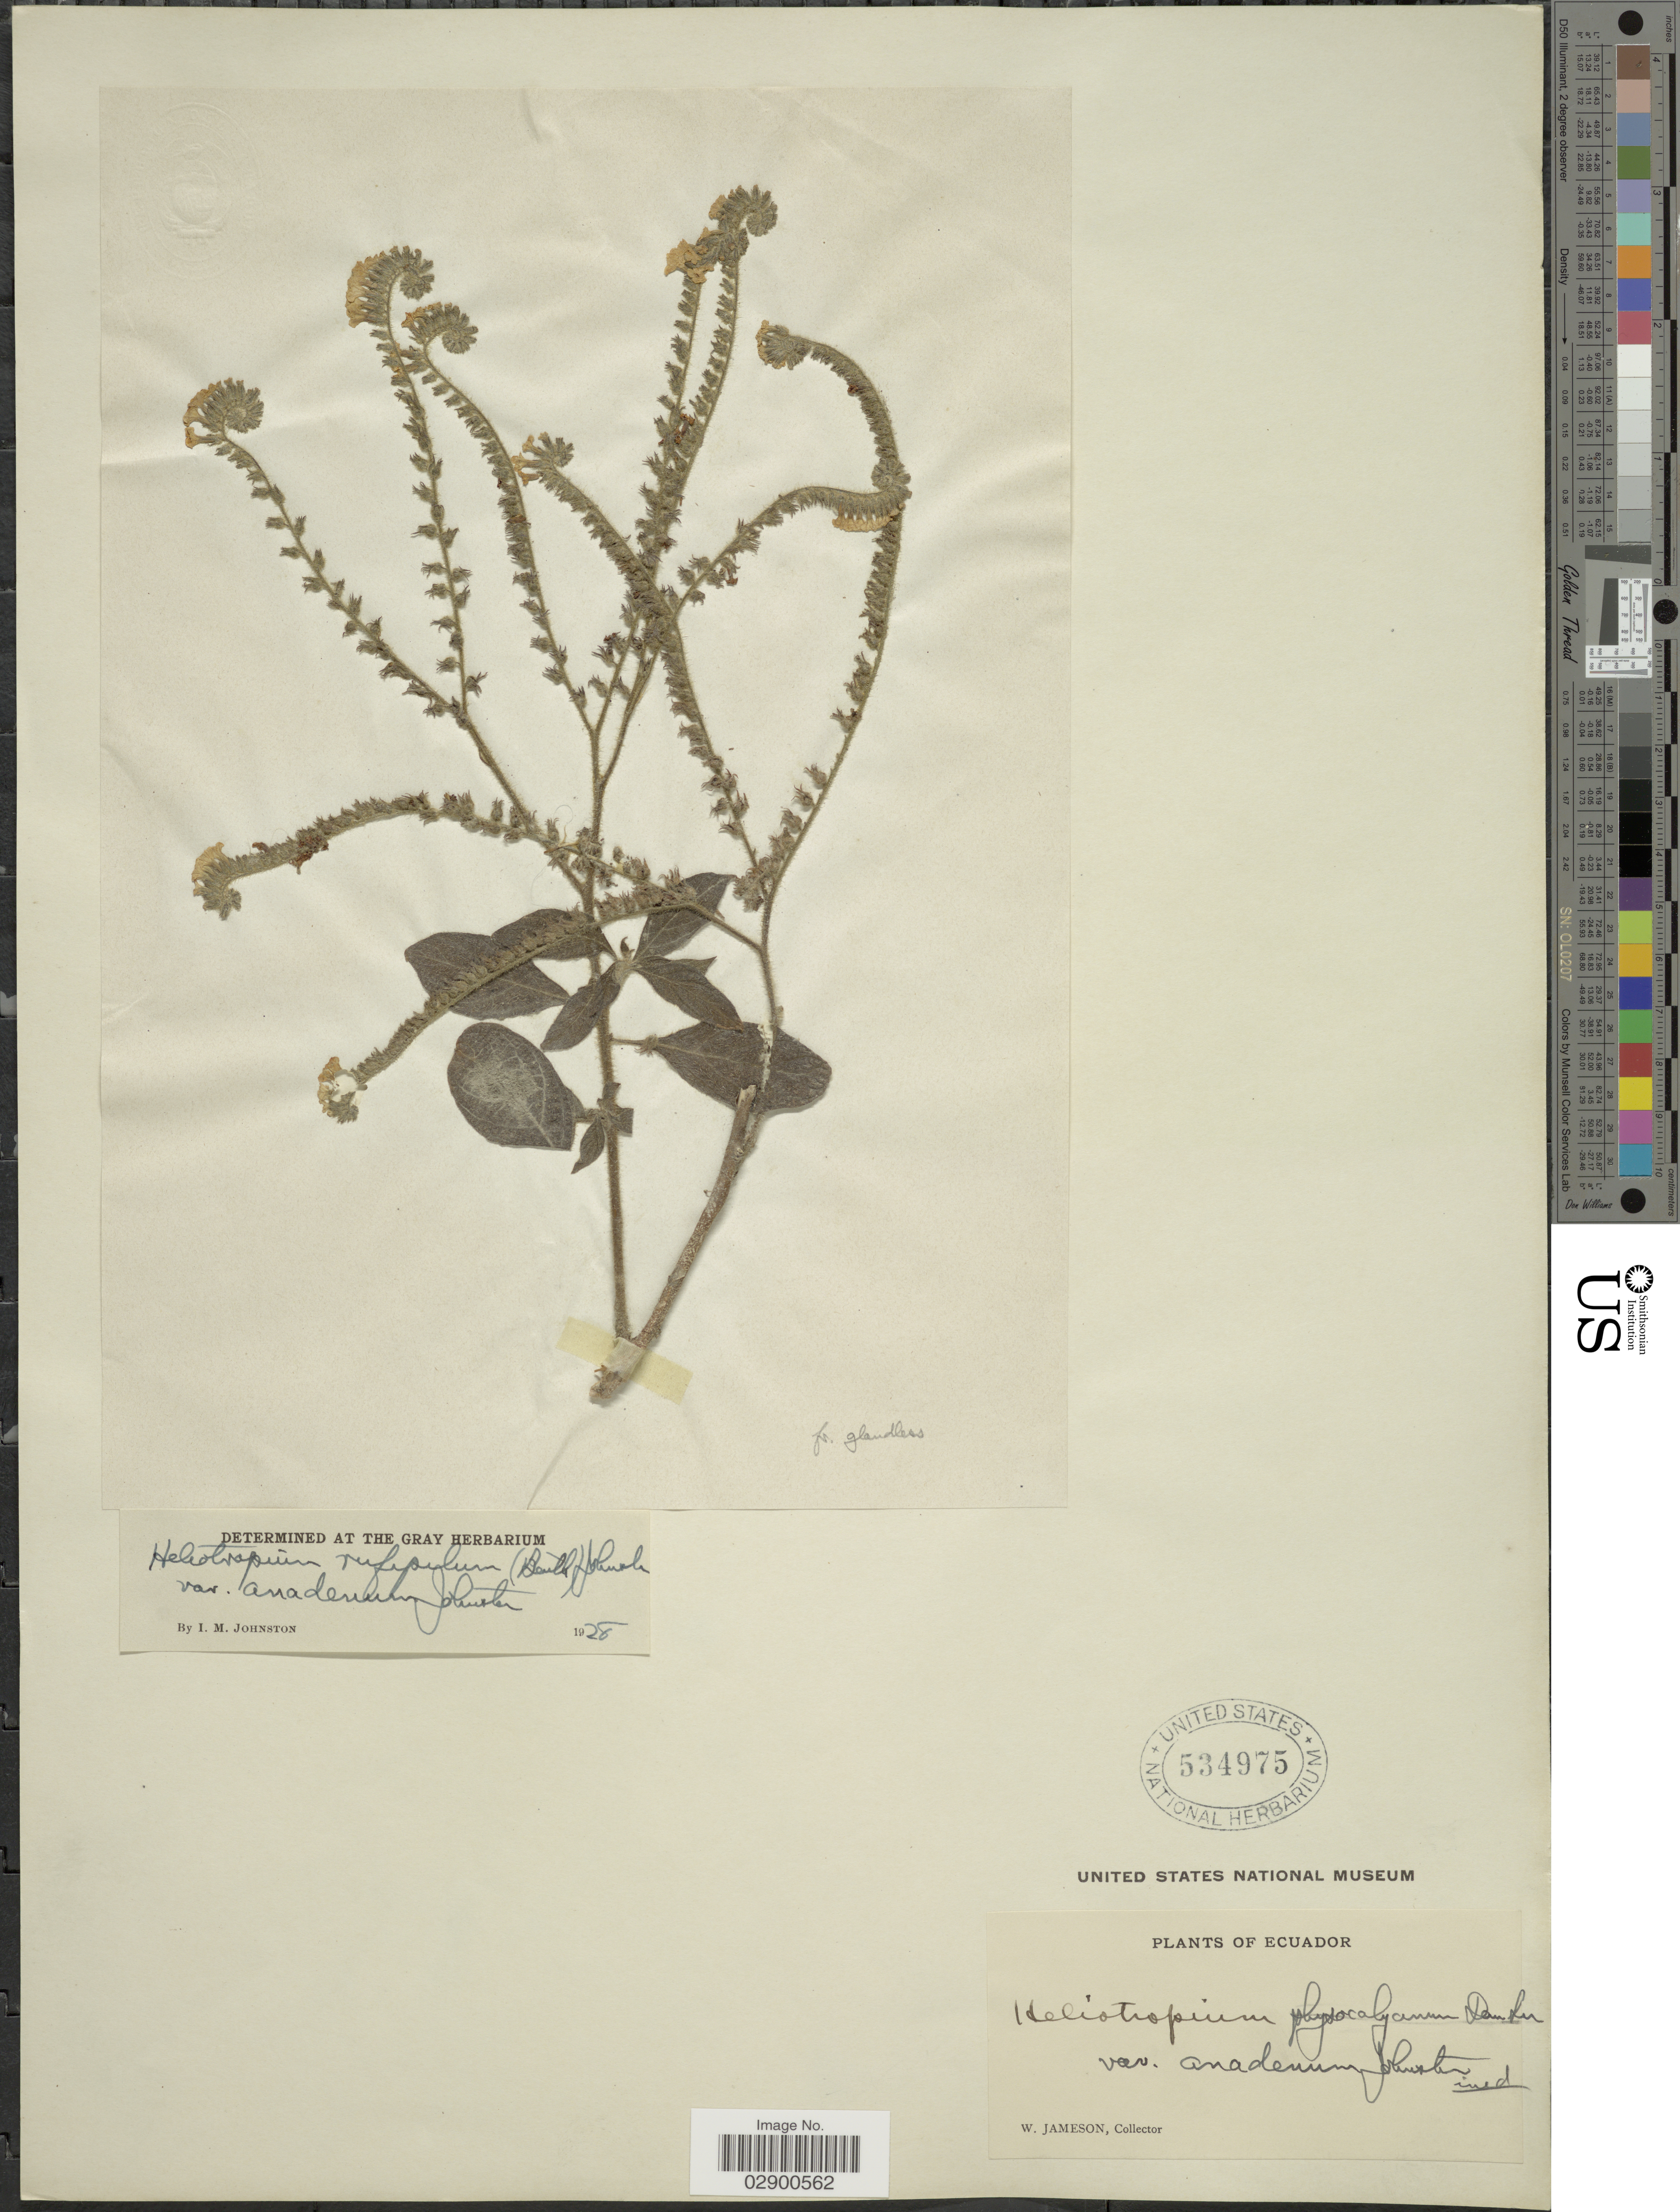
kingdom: Plantae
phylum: Tracheophyta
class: Magnoliopsida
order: Boraginales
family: Heliotropiaceae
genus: Heliotropium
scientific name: Heliotropium rufipilum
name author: (Benth.) I.M. Johnst.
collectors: W. Jameson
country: Ecuador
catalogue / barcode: US 534975